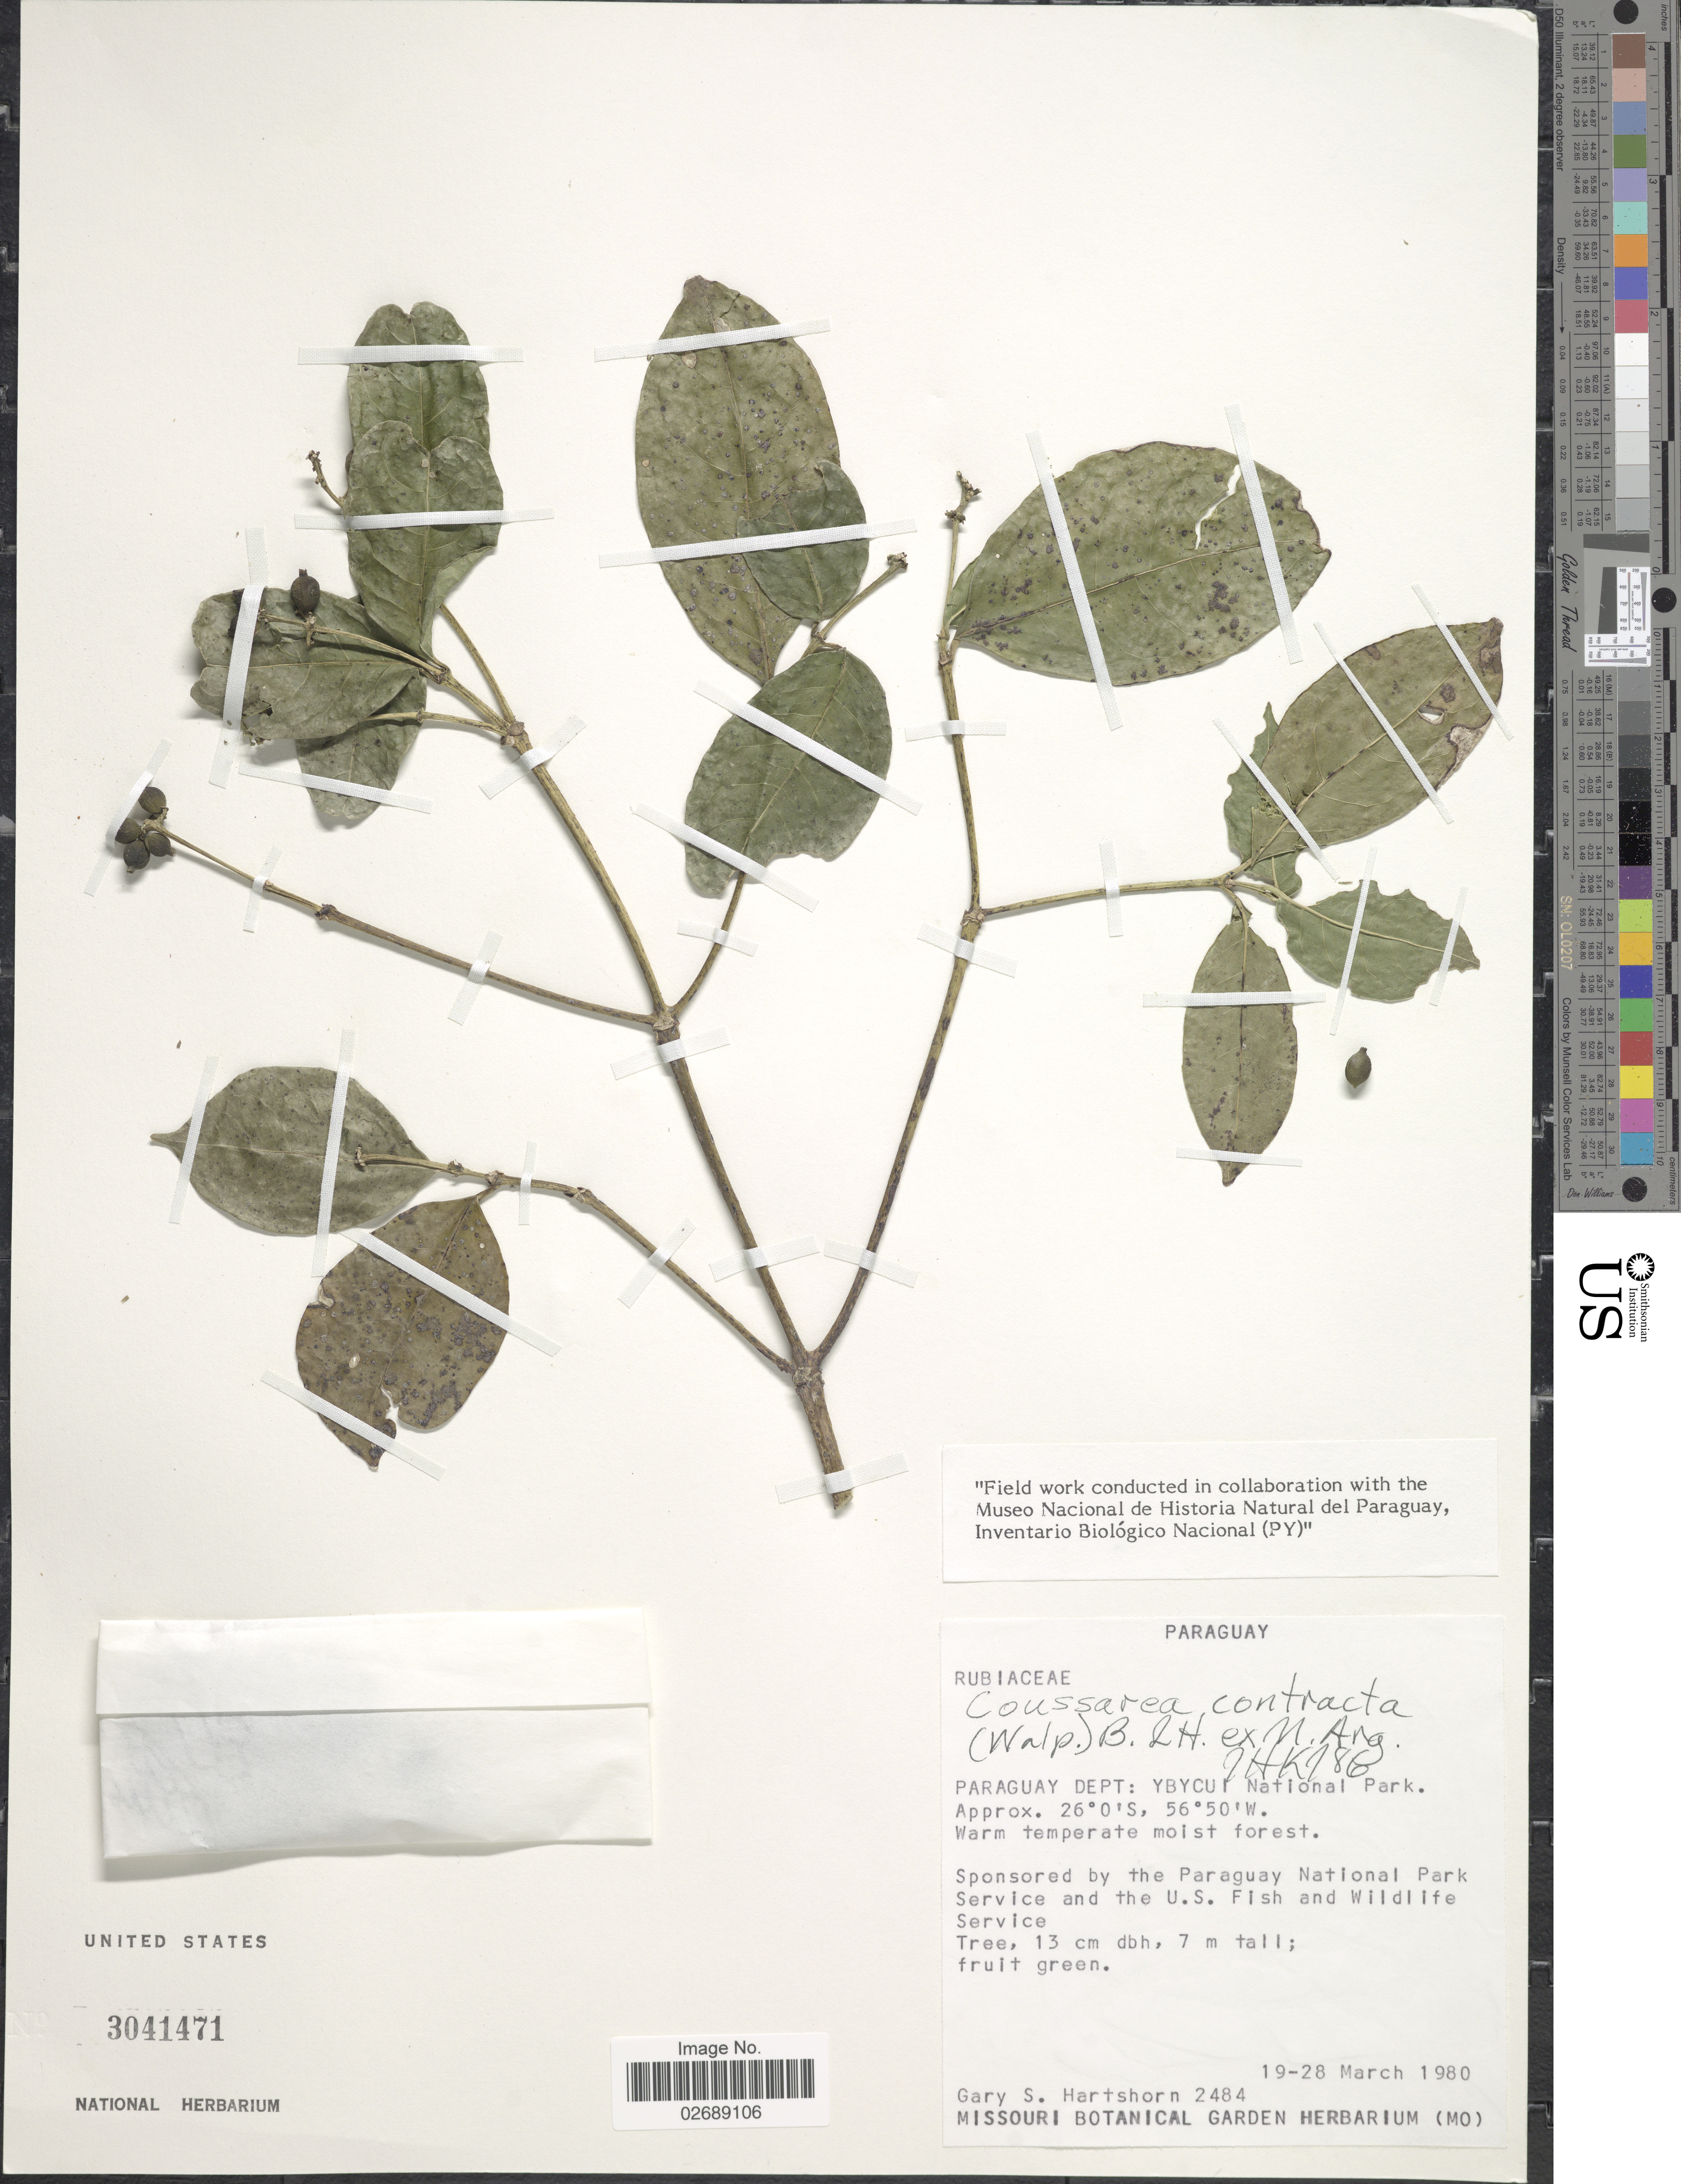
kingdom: Plantae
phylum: Tracheophyta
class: Magnoliopsida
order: Gentianales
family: Rubiaceae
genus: Coussarea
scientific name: Coussarea contracta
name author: (Walp.) Benth. & Hook. f. ex Müll. Arg.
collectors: G. Hartshorn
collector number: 2484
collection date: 1980-03-19/1980-03-28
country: Paraguay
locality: Paraguay Dept: Ybycui National Park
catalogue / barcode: US 3041471